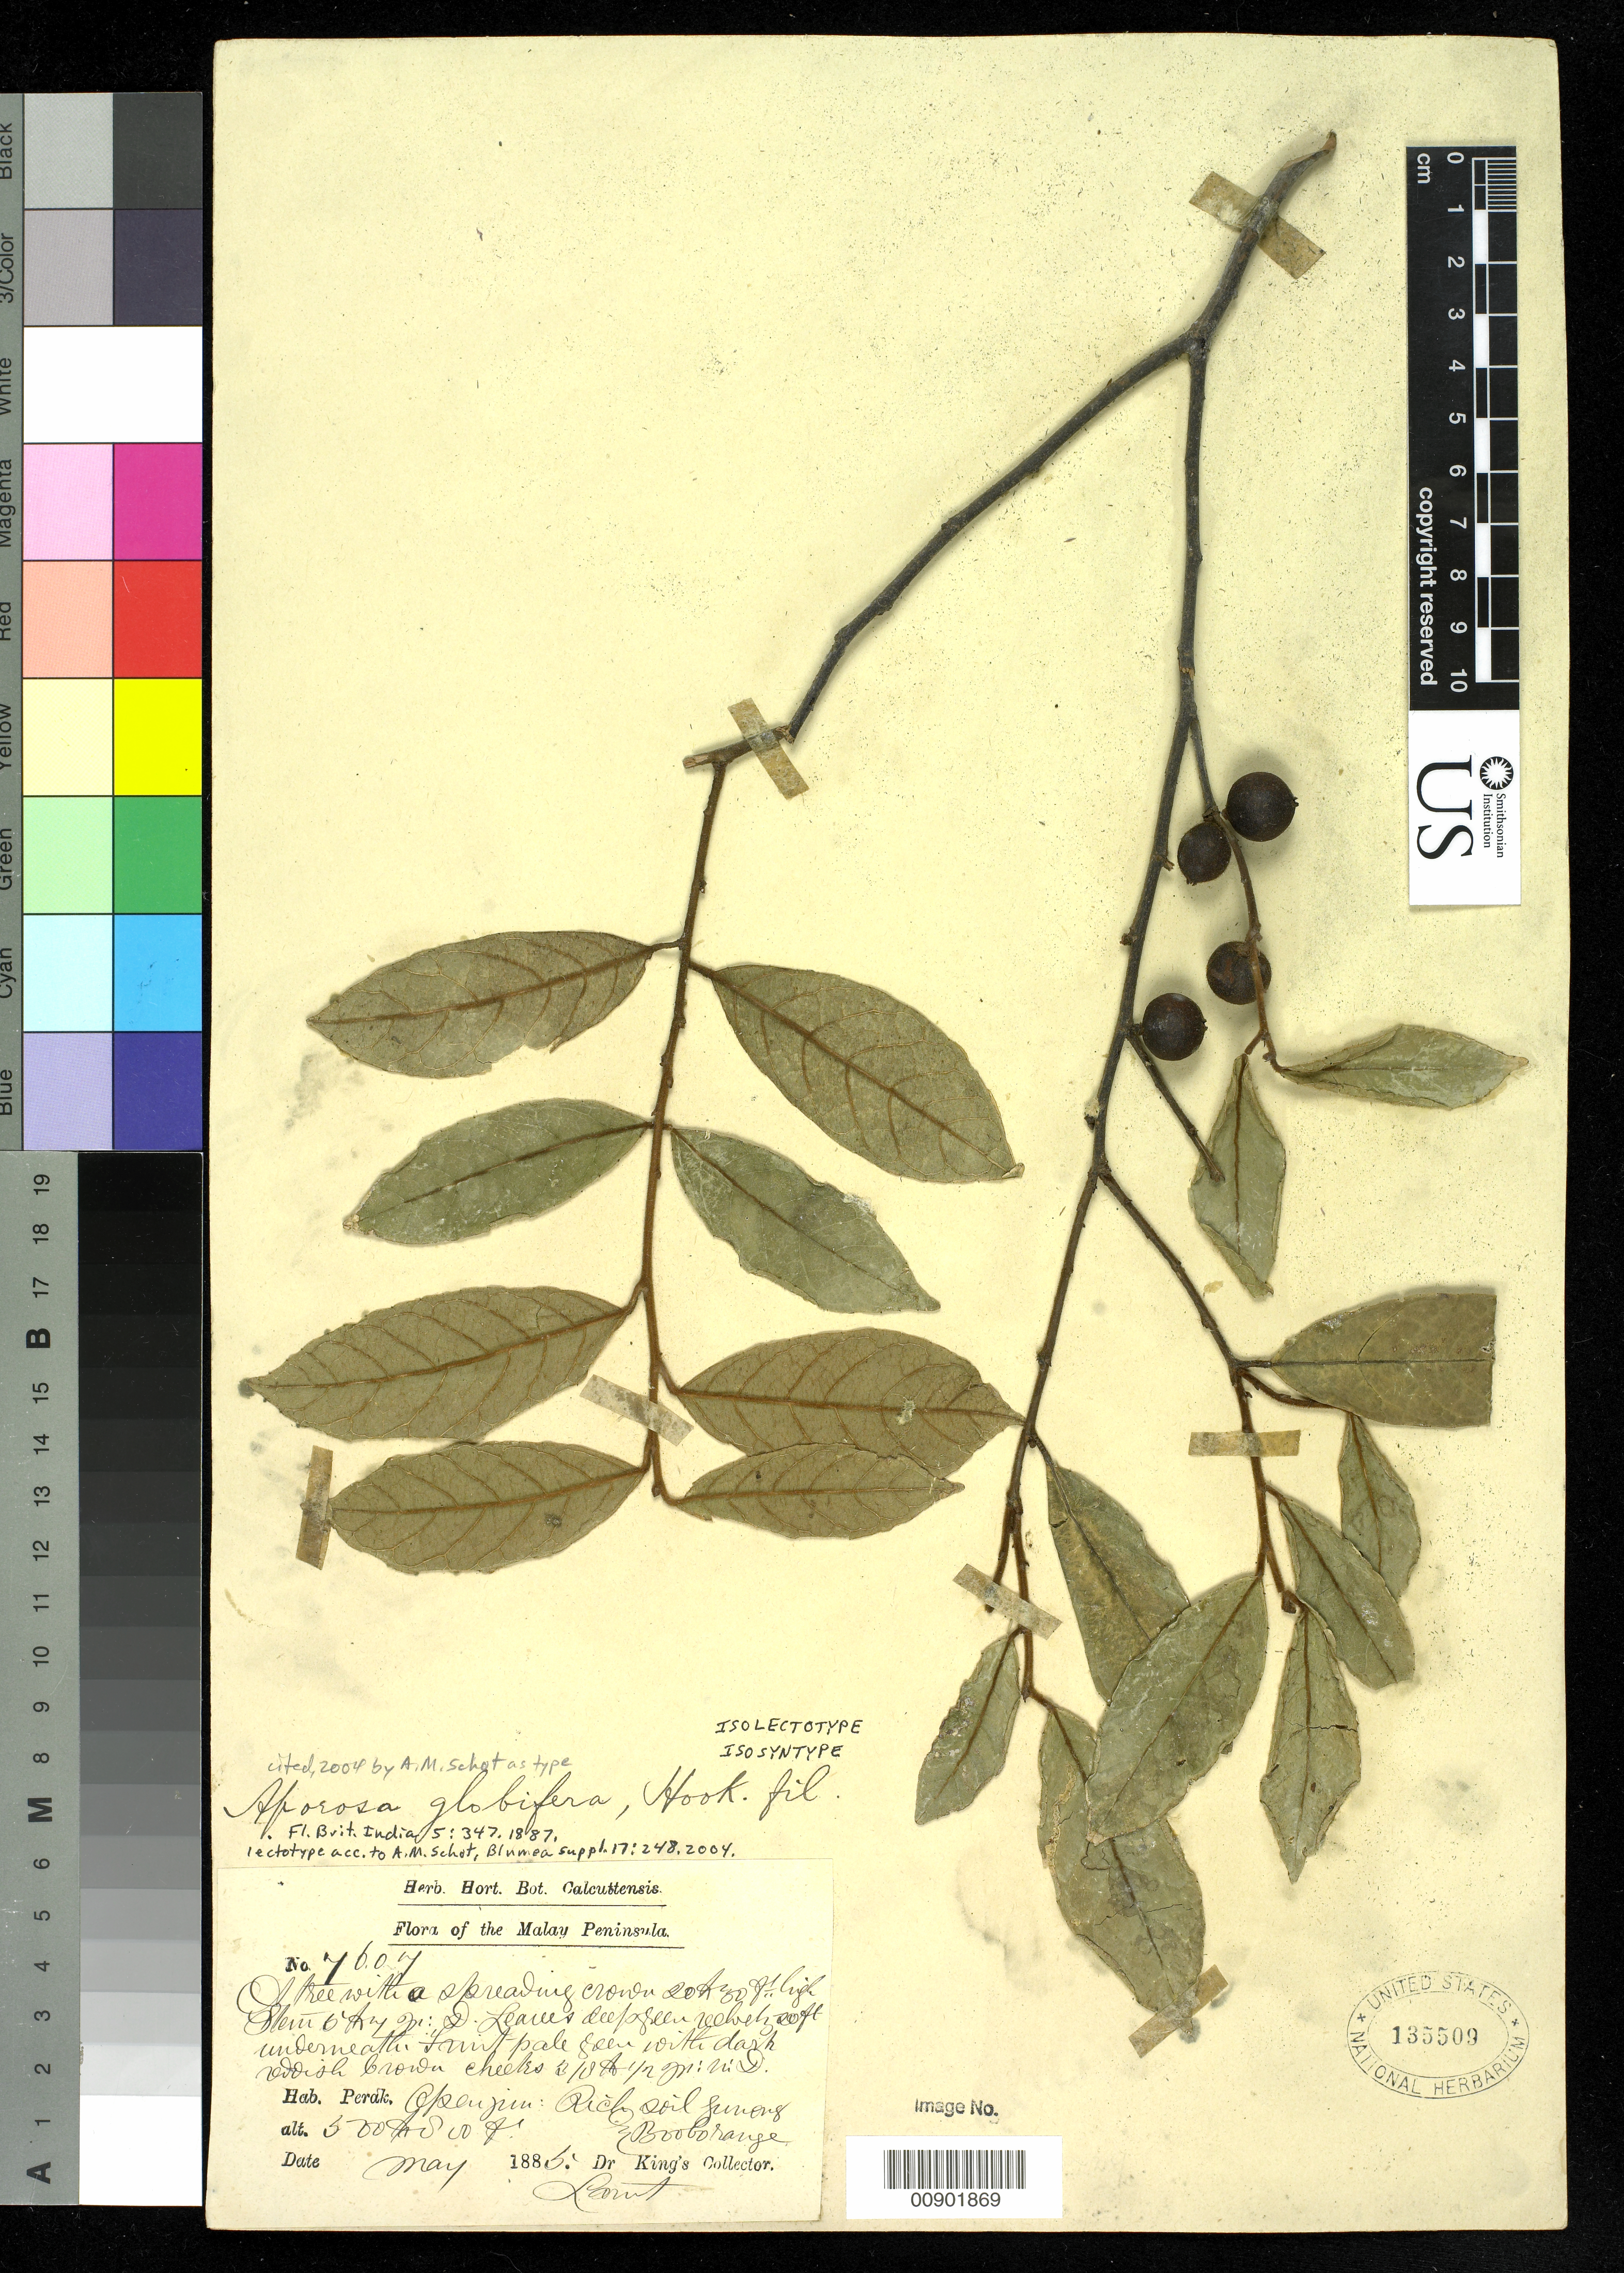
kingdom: Plantae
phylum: Tracheophyta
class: Magnoliopsida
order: Malpighiales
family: Phyllanthaceae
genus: Aporosa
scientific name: Aporosa globifera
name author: Hook. f.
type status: Isolectotype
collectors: Dr. King's collector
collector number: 7607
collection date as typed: May 1885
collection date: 1885-05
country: Malaysia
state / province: Perak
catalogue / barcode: US 135509